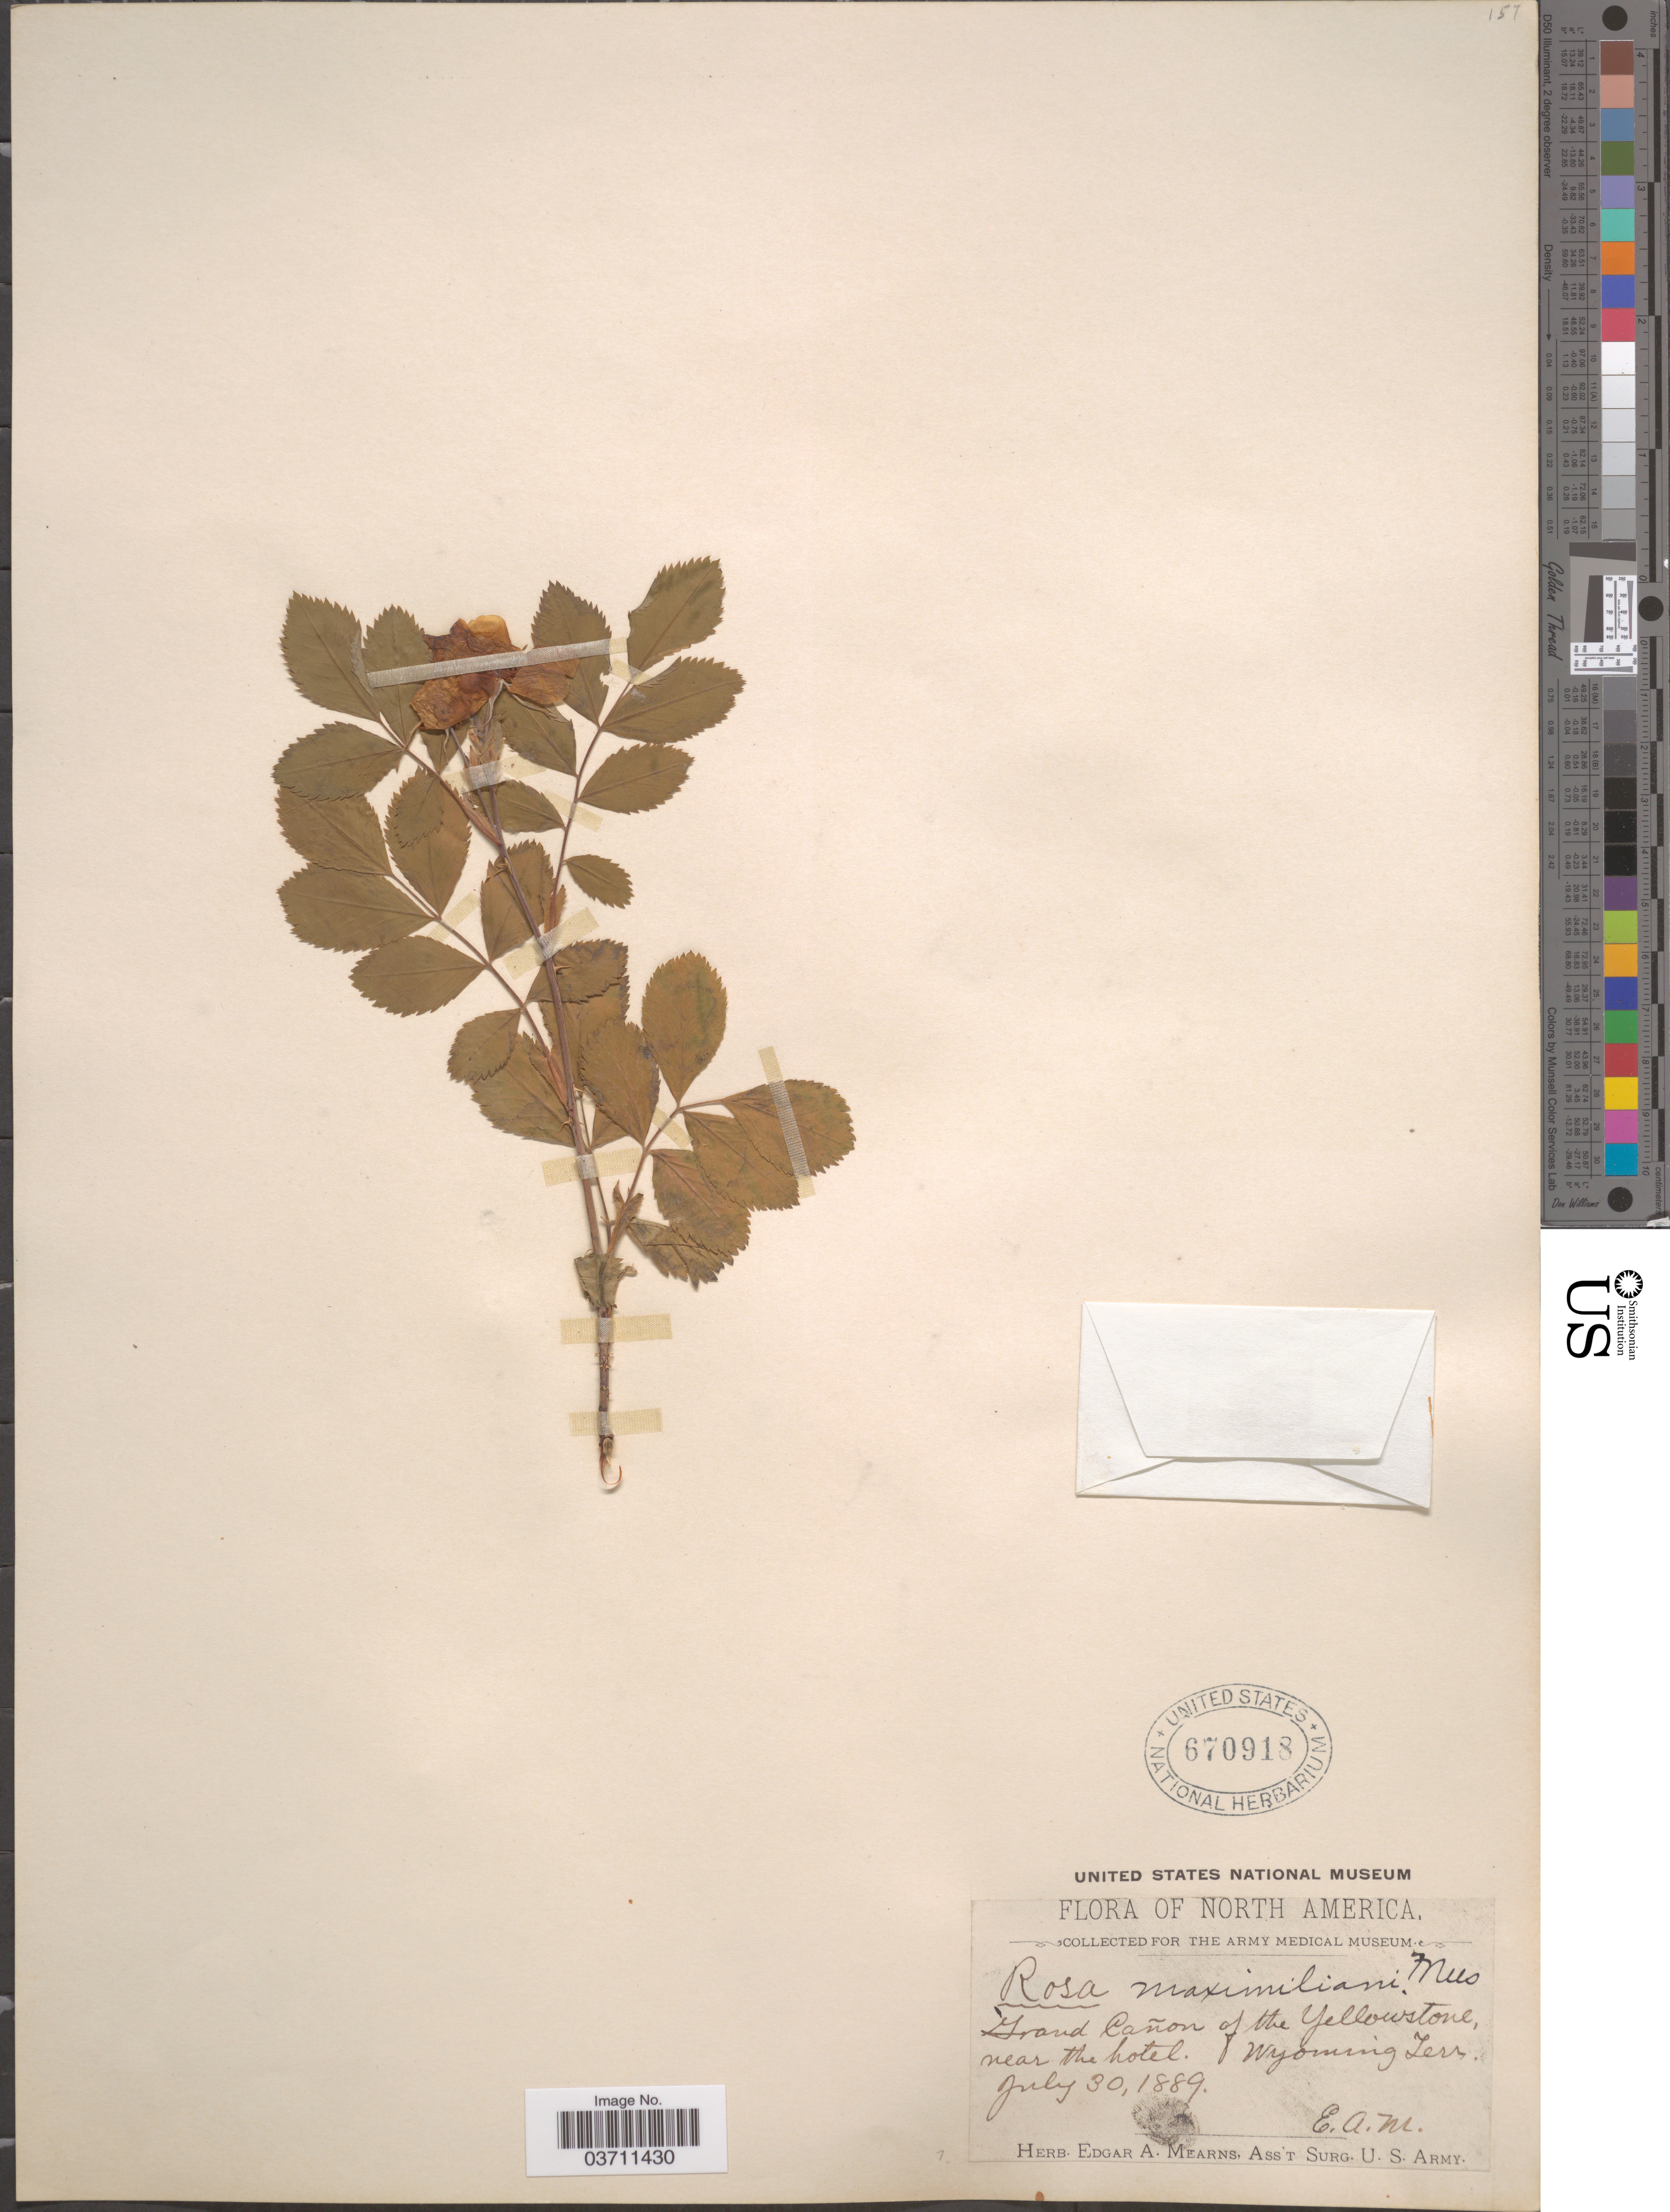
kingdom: Plantae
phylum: Tracheophyta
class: Magnoliopsida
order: Rosales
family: Rosaceae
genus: Rosa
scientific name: Rosa maximiliani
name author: Nees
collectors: E. A. Mearns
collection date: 1889-07-30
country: United States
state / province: Wyoming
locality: Grand Cañon of the Yellowstone, near the hotel.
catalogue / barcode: US 670918